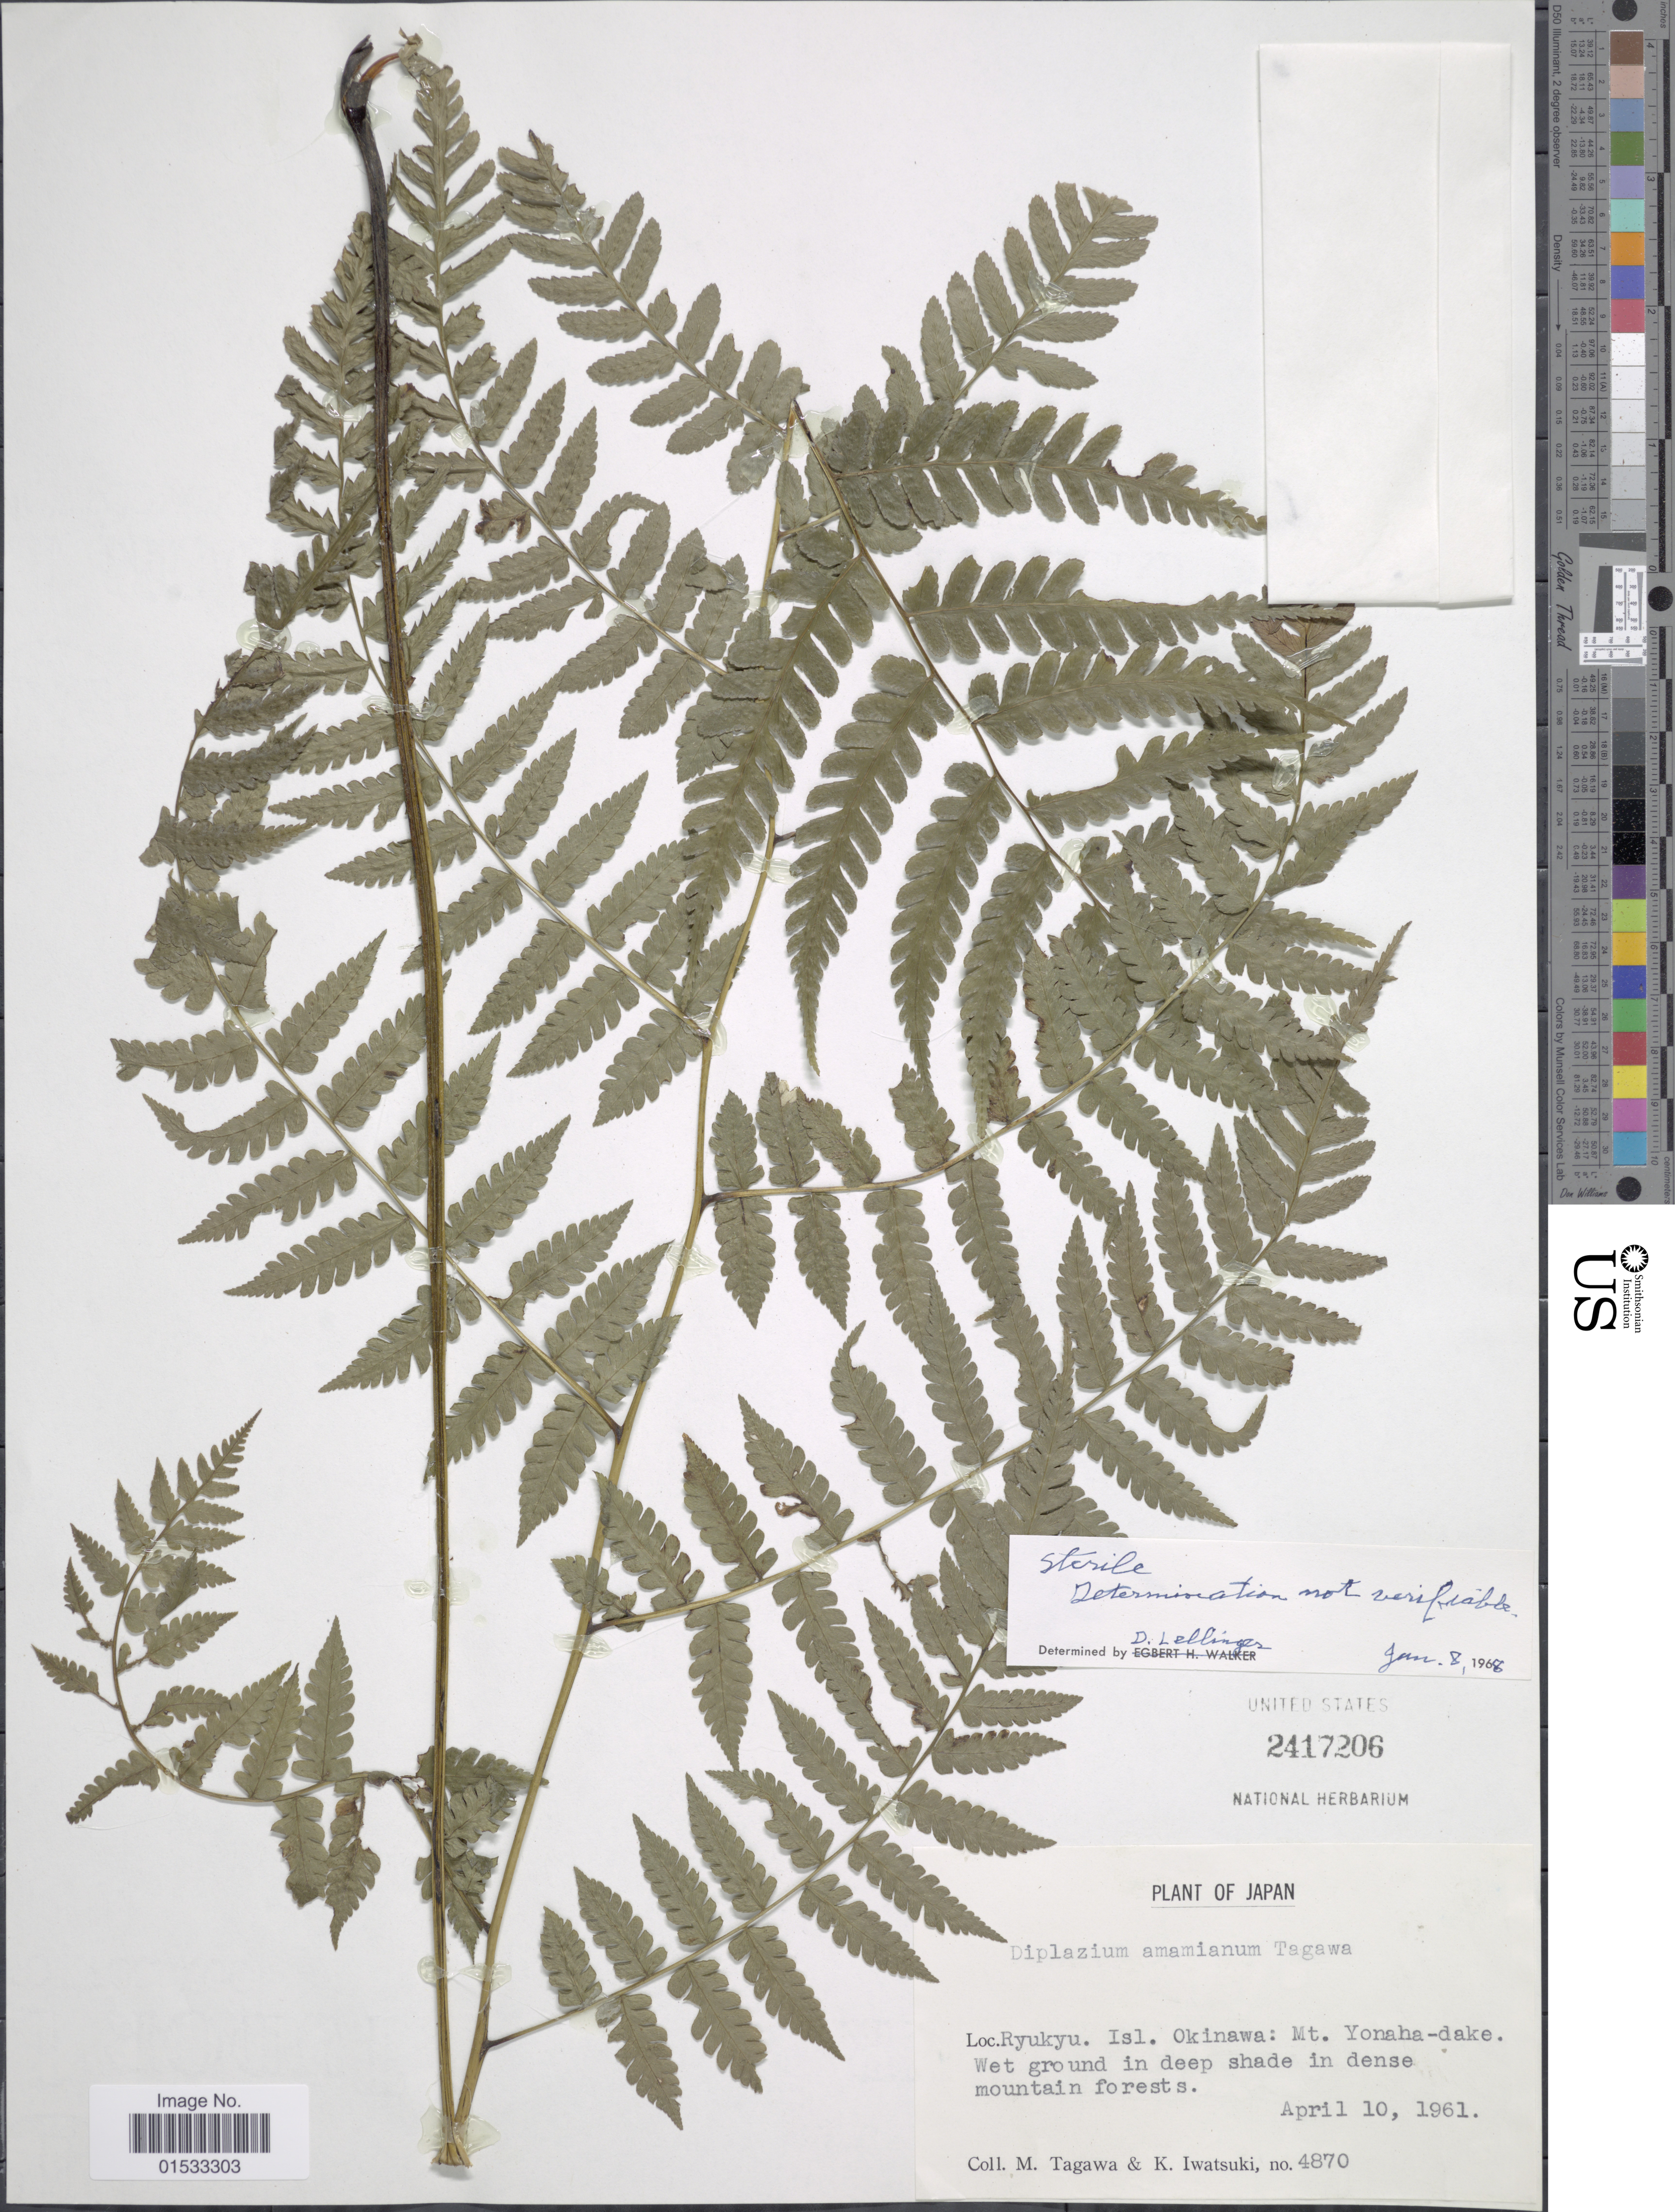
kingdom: Plantae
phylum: Tracheophyta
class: Polypodiopsida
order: Polypodiales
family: Athyriaceae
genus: Diplazium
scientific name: Diplazium amamianum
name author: Tagawa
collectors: M. Tagawa & K. Iwatsuki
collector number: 4870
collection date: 1961-04-10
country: Japan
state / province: Okinawa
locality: Isl, Okinawa: Mt. Yonaha- dake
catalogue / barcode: US 2417206